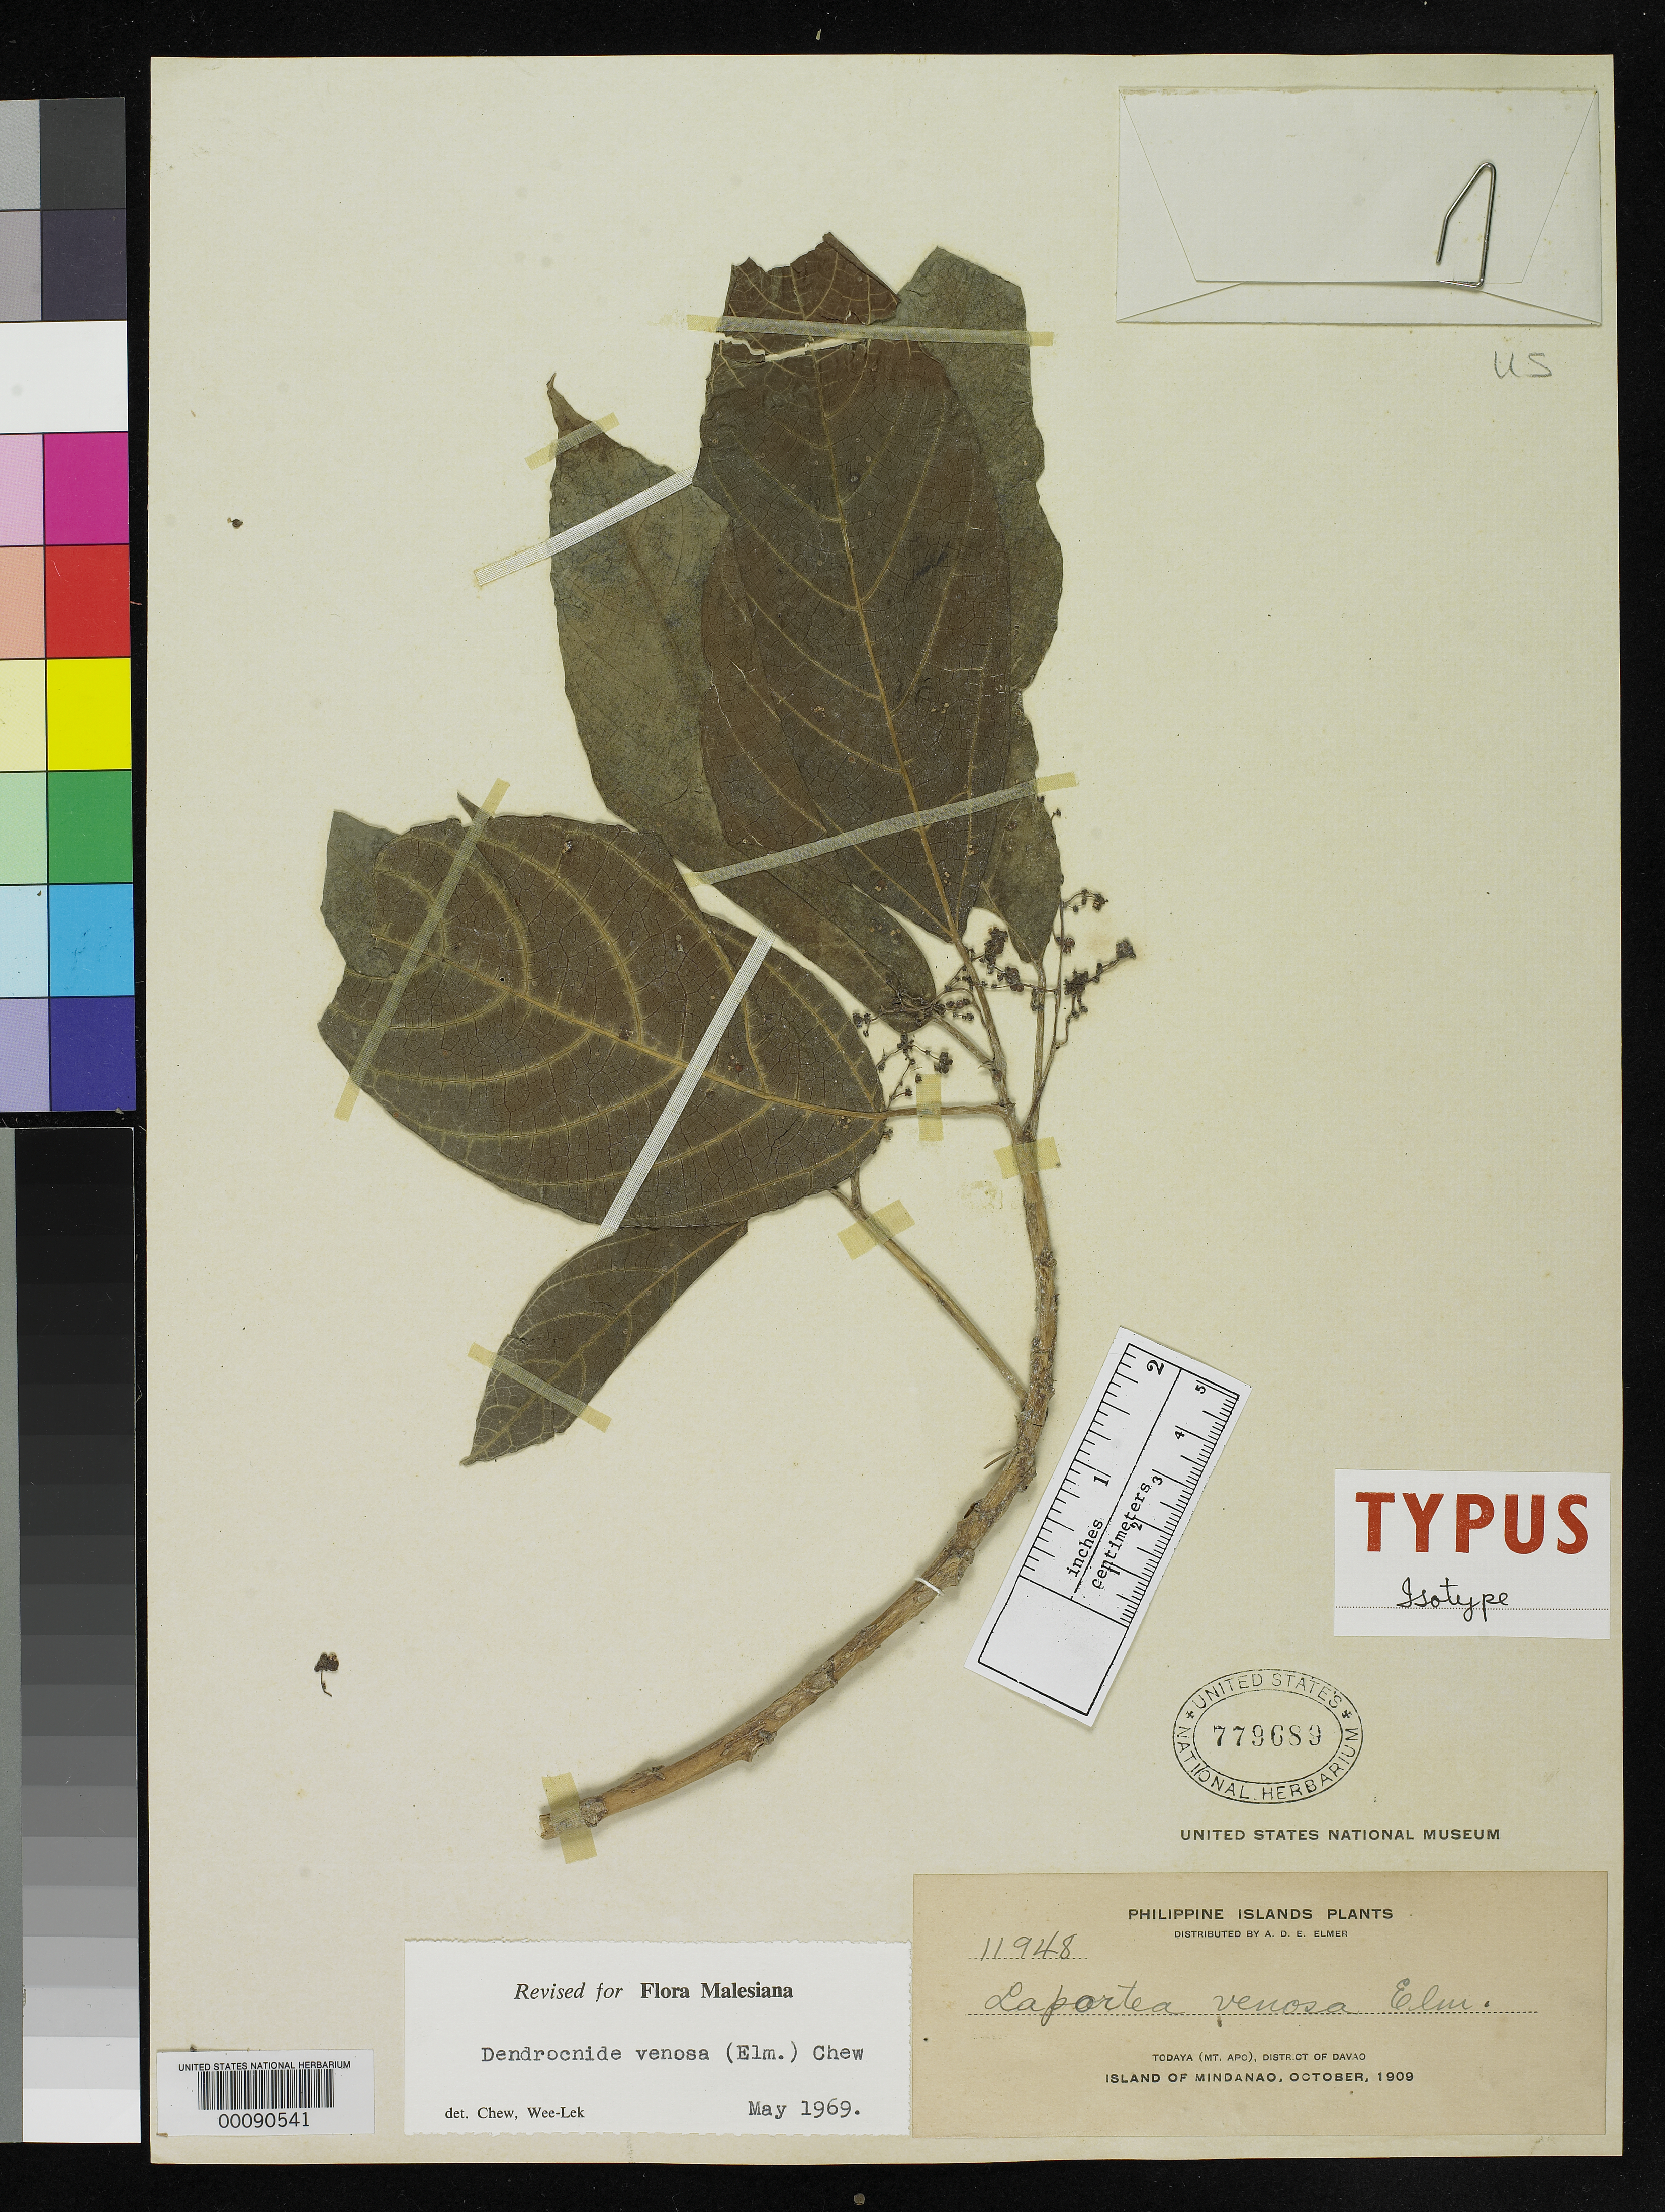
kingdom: Plantae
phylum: Tracheophyta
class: Magnoliopsida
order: Rosales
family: Urticaceae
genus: Laportea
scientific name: Laportea venosa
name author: Elmer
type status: Isotype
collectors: A. D. E. Elmer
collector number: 11948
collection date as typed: Oct 1909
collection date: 1909-10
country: Philippines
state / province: Davao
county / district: Davao del Sur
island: Mindanao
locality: Todaya, Mt. Apo.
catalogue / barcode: US 779689